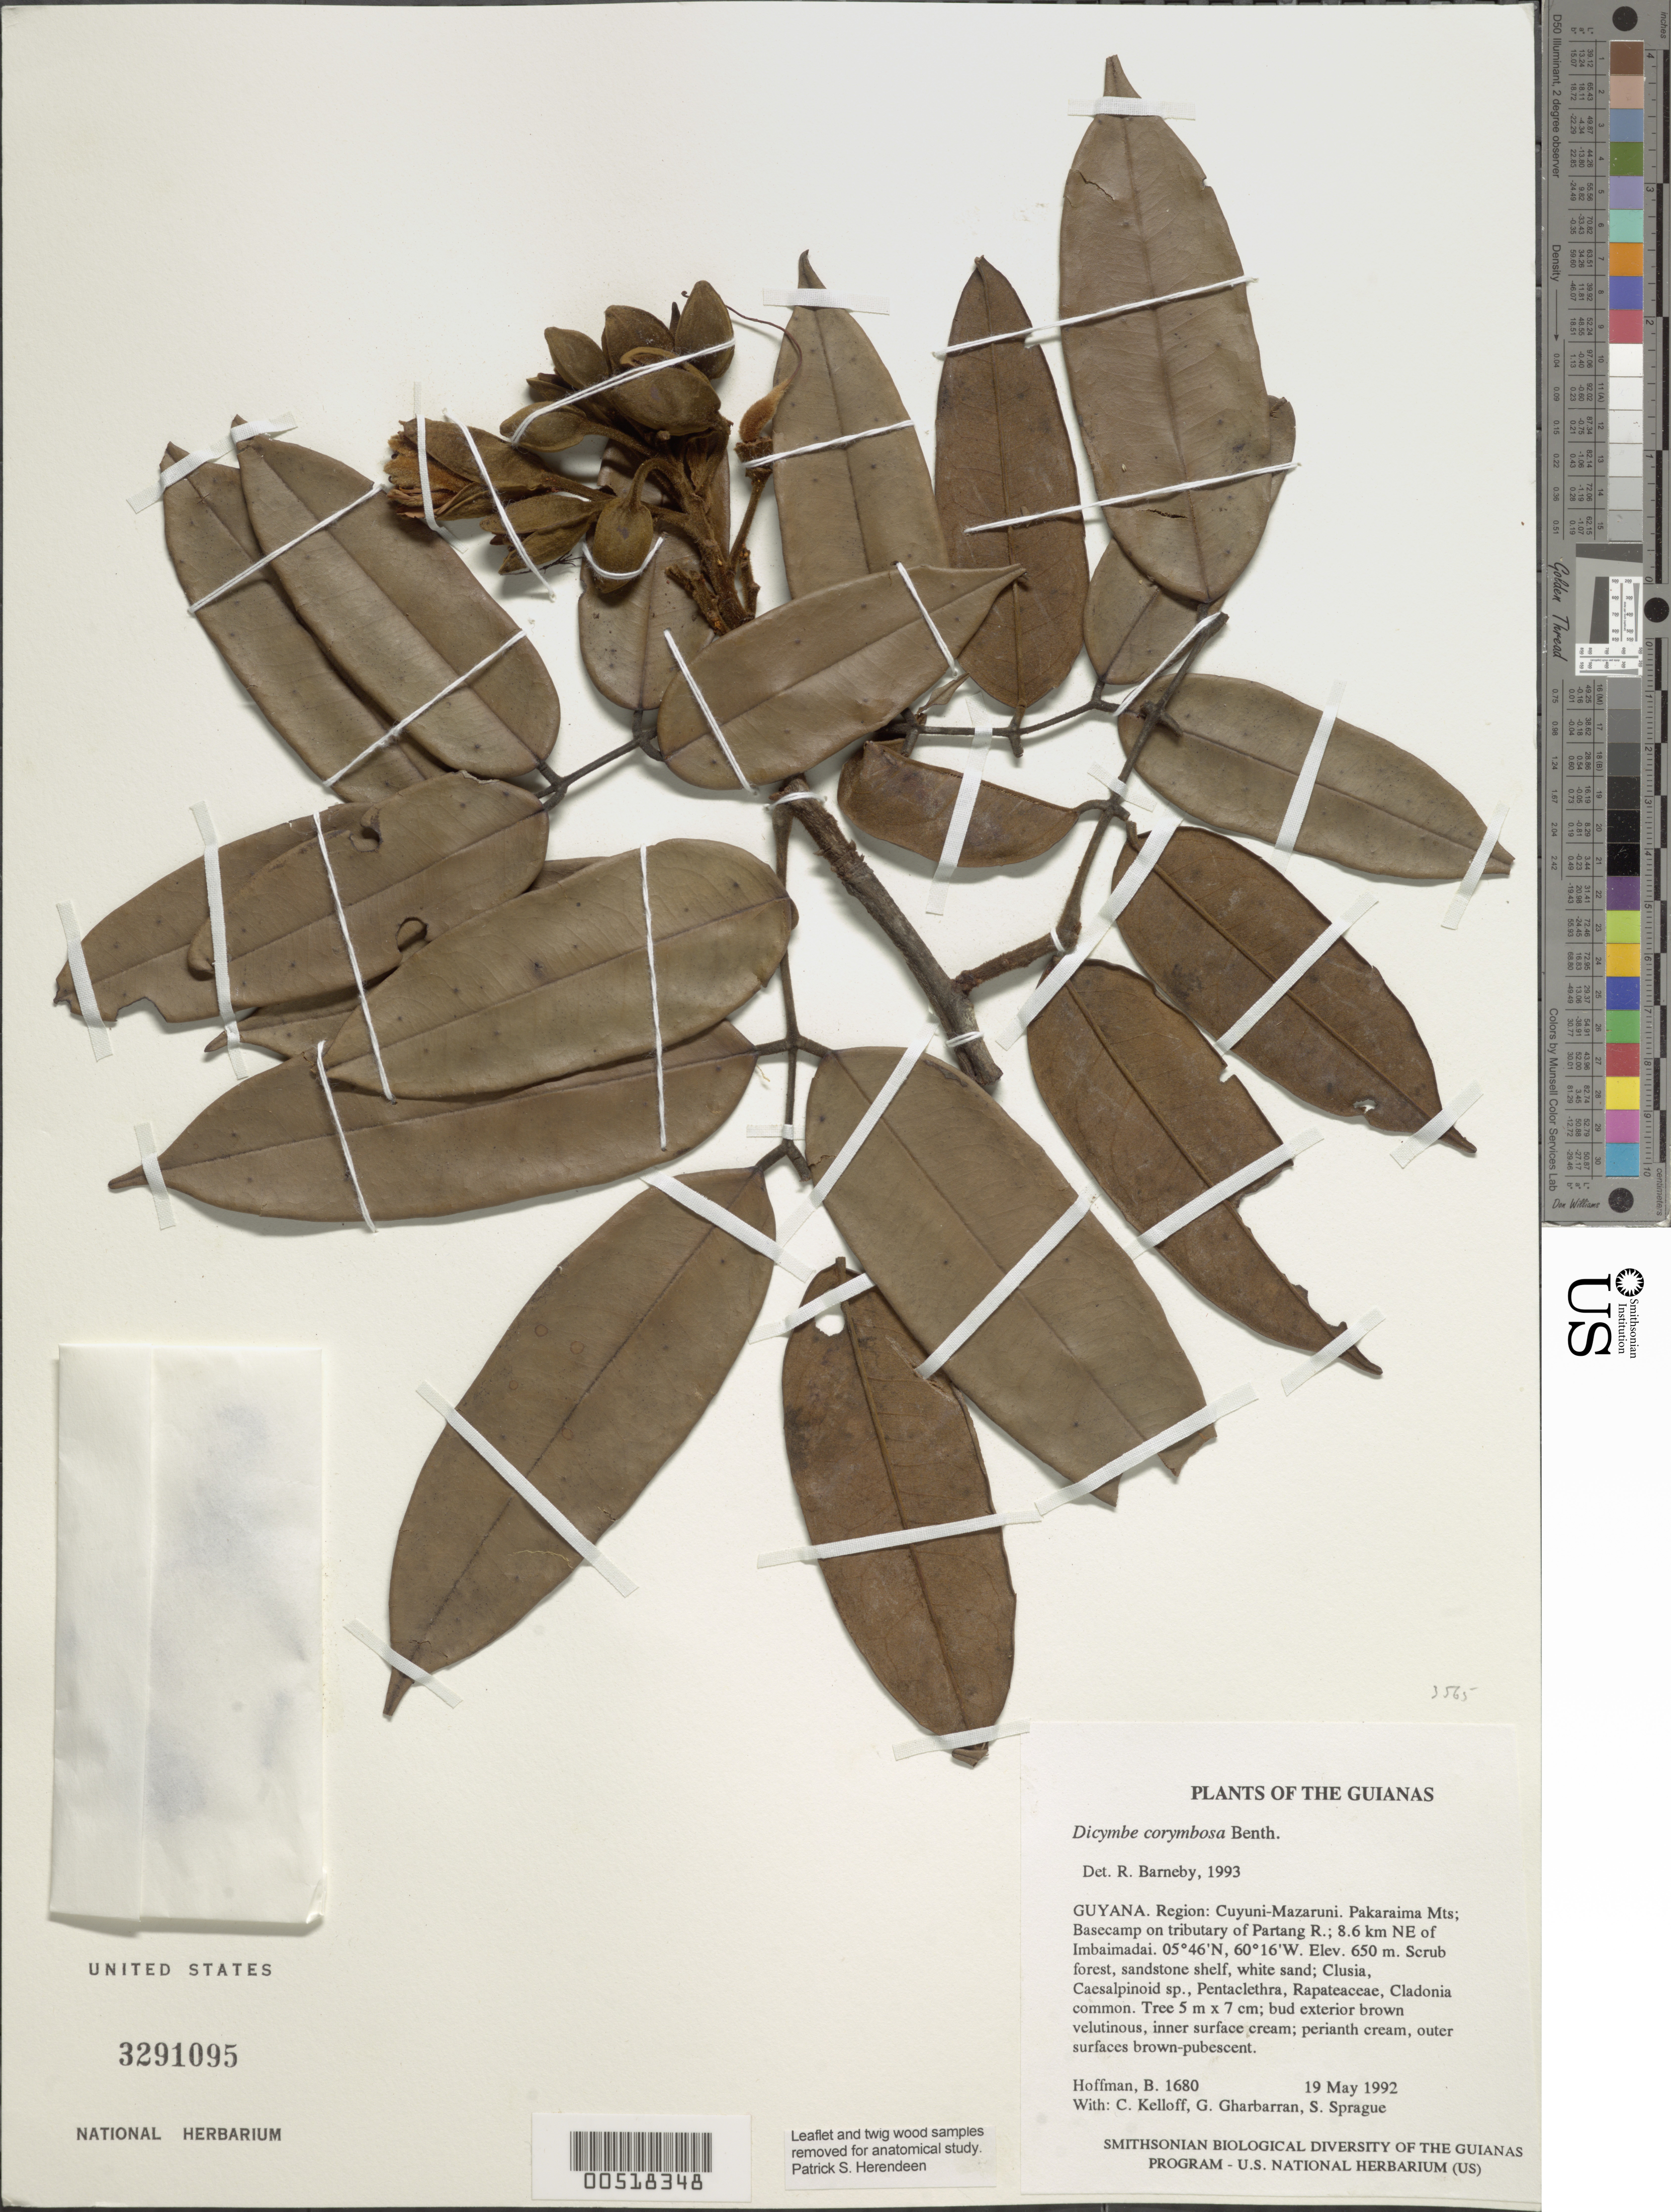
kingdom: Plantae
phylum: Tracheophyta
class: Magnoliopsida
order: Fabales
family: Fabaceae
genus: Dicymbe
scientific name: Dicymbe corymbosa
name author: Spruce ex Benth.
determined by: Barneby, Rupert C., (NY)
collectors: B. Hoffman, C. L. Kelloff, G. Gharbarran & S. Sprague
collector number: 1680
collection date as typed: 19 May 1992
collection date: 1992-05-19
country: Guyana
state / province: Cuyuni-Mazaruni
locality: Pakaraima Mts; basecamp on tributary of Partang River; 8.6 km NE of Imbaimadai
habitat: Scrub forest, sandstone shelf, white sand; Clusia, Caesalpinoid sp., Pentaclethra, Rapateaceae, Cladonia common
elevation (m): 650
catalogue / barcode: US 3291095